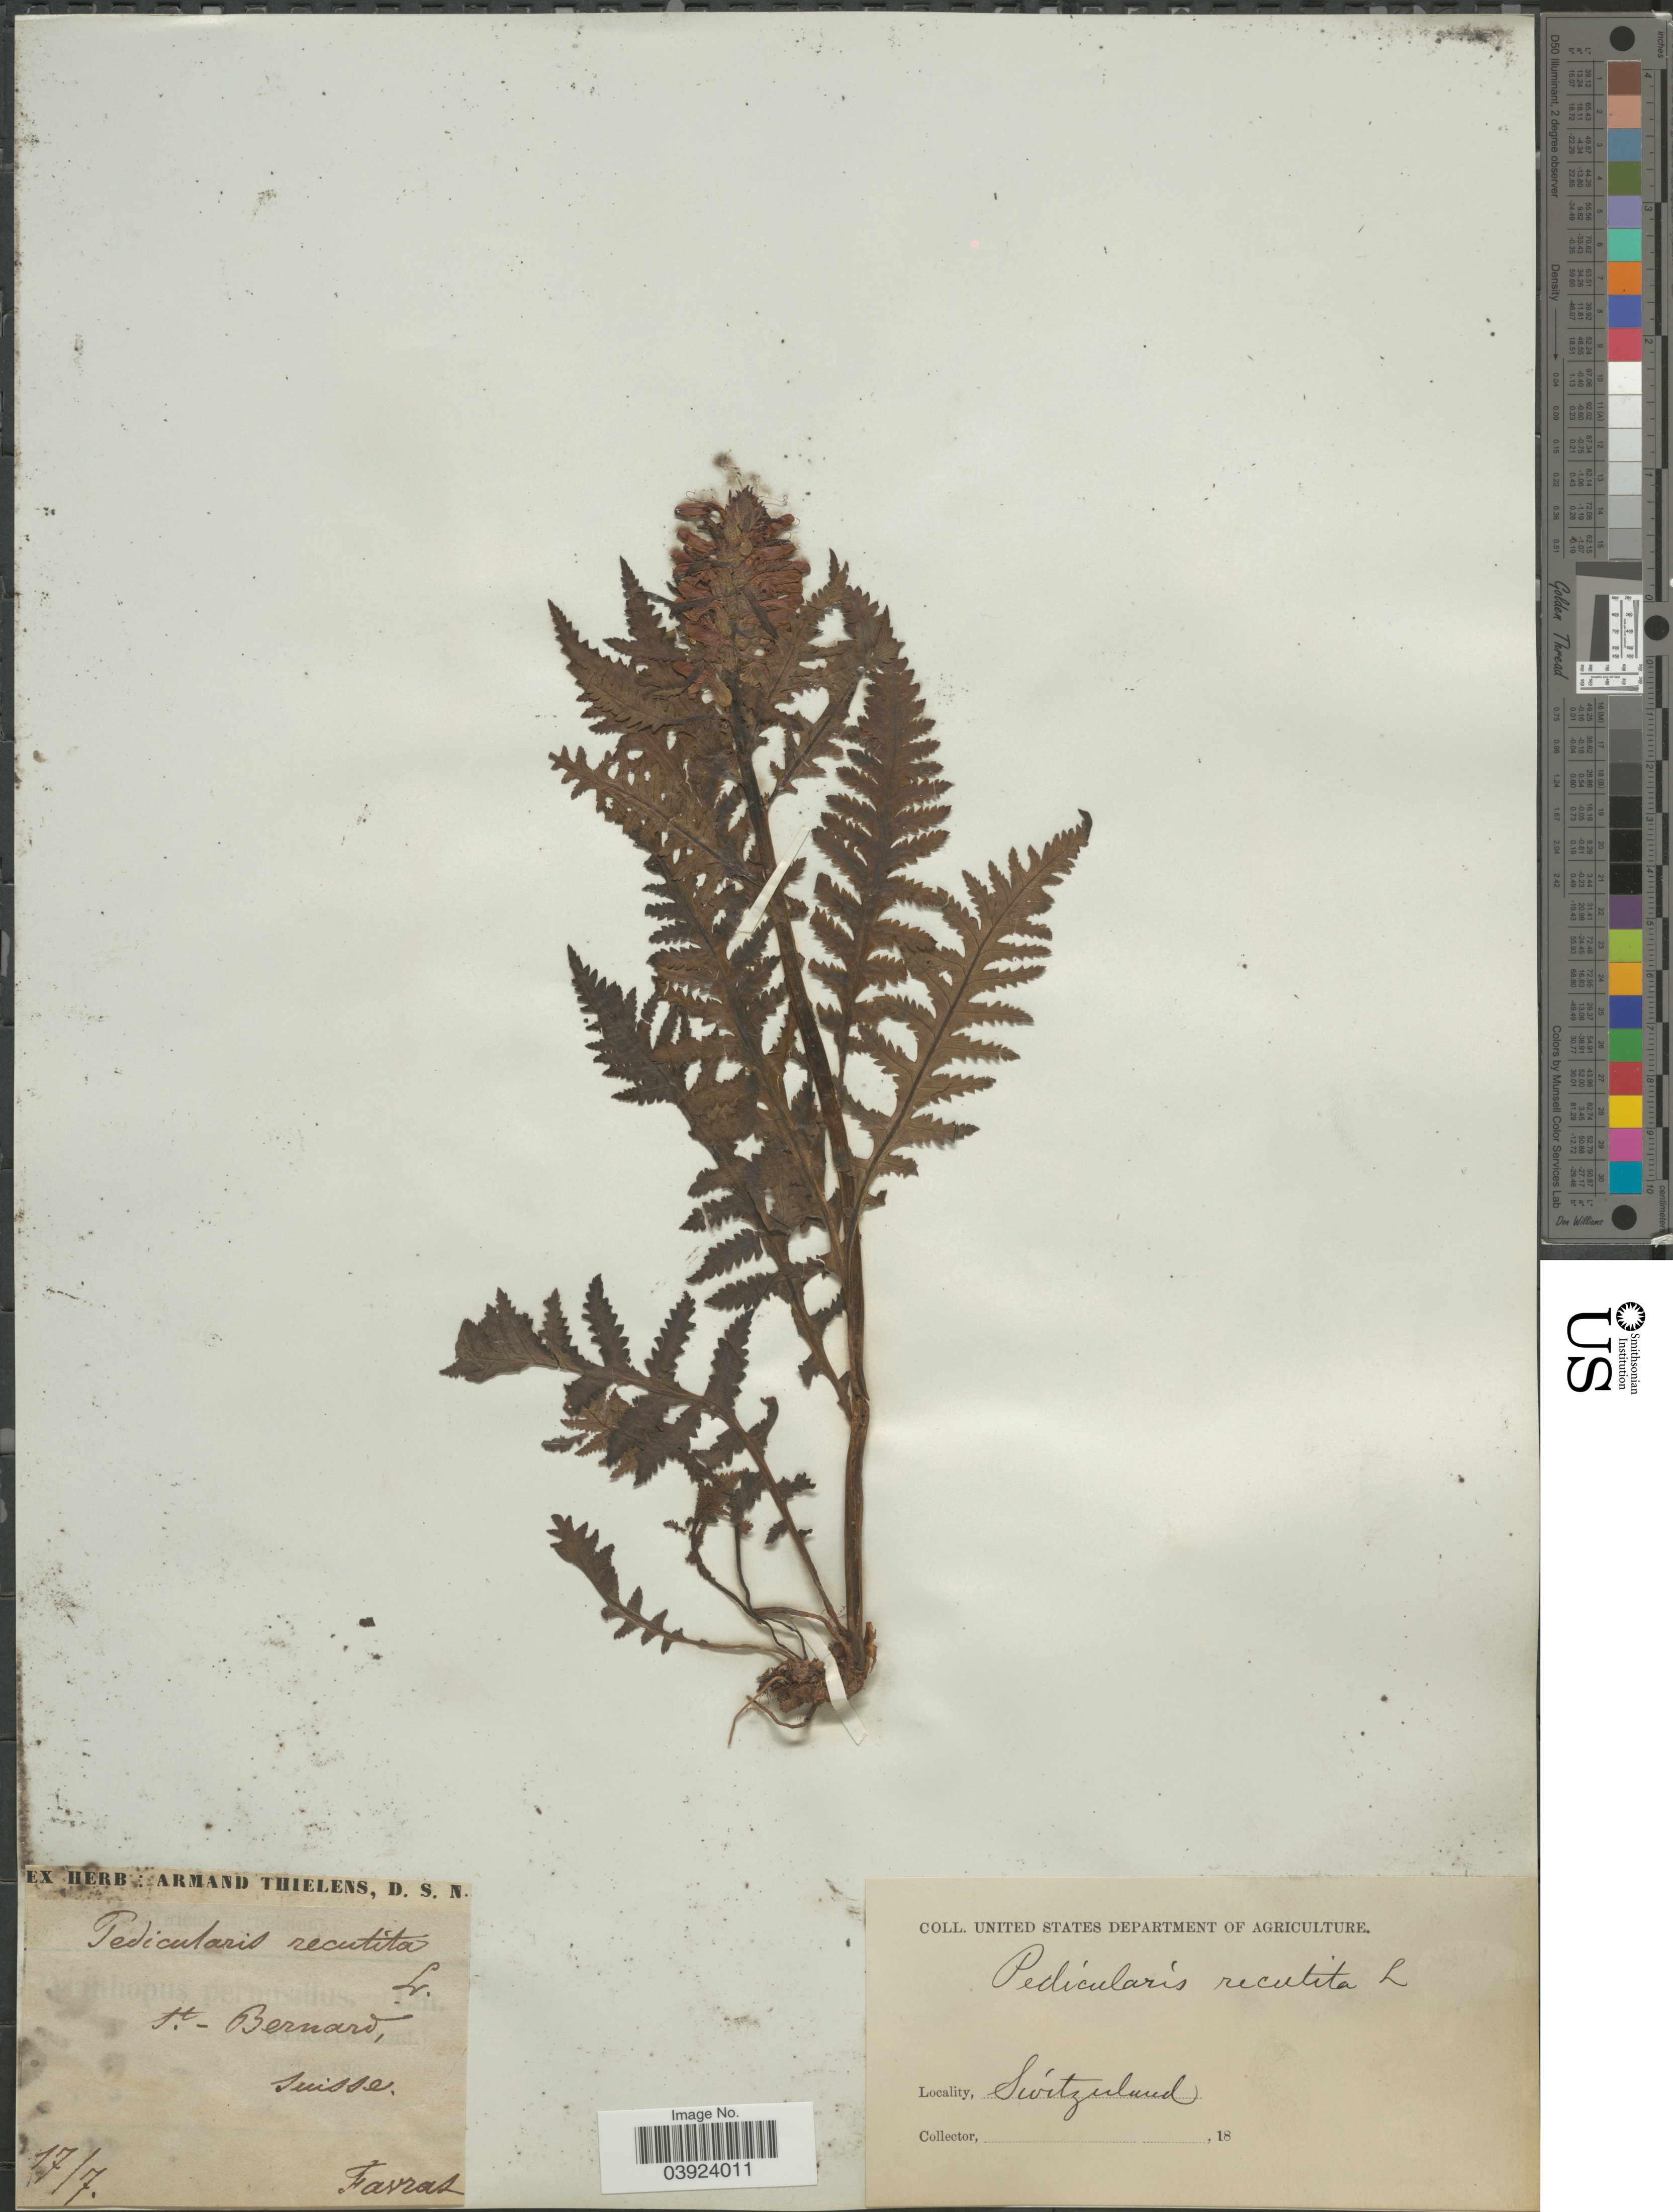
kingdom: Plantae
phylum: Tracheophyta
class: Magnoliopsida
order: Lamiales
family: Orobanchaceae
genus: Pedicularis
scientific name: Pedicularis recutita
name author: L.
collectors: L. Favrat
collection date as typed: Transcribed d/m/y: /7/17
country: Switzerland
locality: St. Bernard. Suisse.